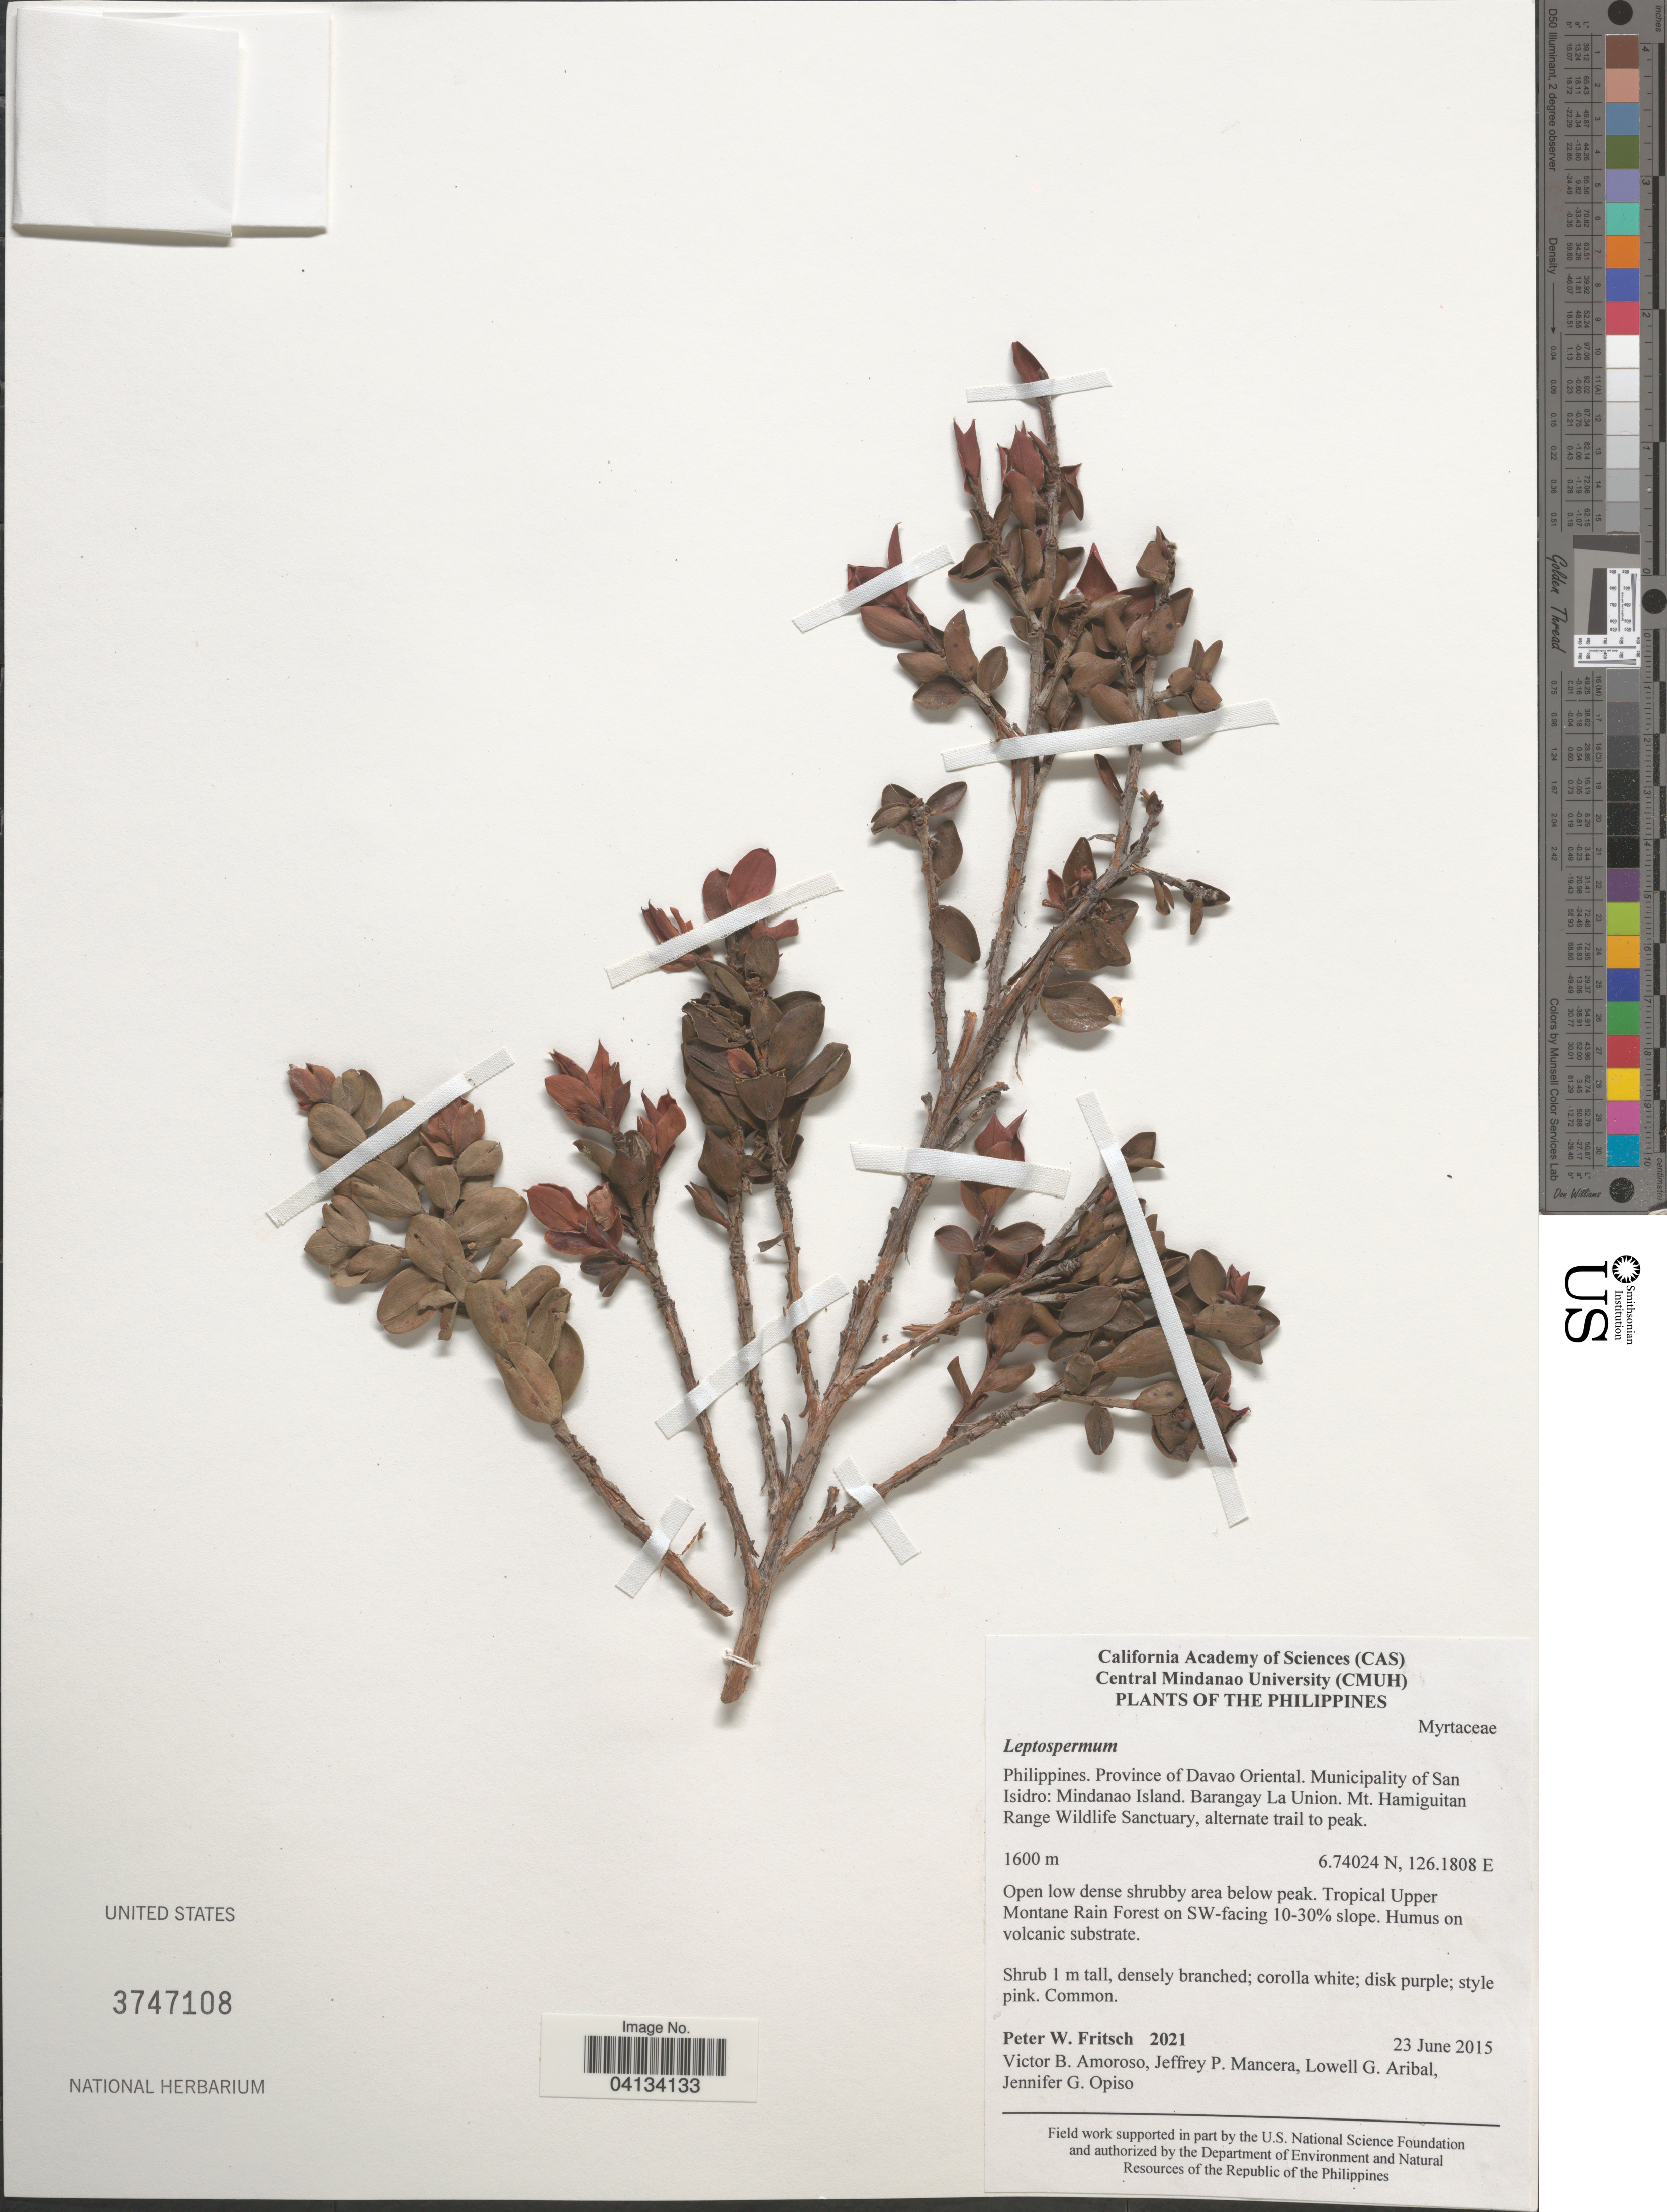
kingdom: Plantae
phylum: Tracheophyta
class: Magnoliopsida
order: Myrtales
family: Myrtaceae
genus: Leptospermum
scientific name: Leptospermum sp.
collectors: P. W. Fritsch, V. Amoroso, J. Mancera, L. Aribal & J. Opiso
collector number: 2021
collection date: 2015-06-23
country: Philippines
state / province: Davao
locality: Province of Davao Oriental. Municipality of San Isidro: Mindanao Island. Barangay La Union. Mt. Hamiguitan Range Wildlife Sanctuary. Tropical Upper Montane Rain Forest on SW-facing 10-30% slope.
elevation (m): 1600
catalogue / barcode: US 3747108